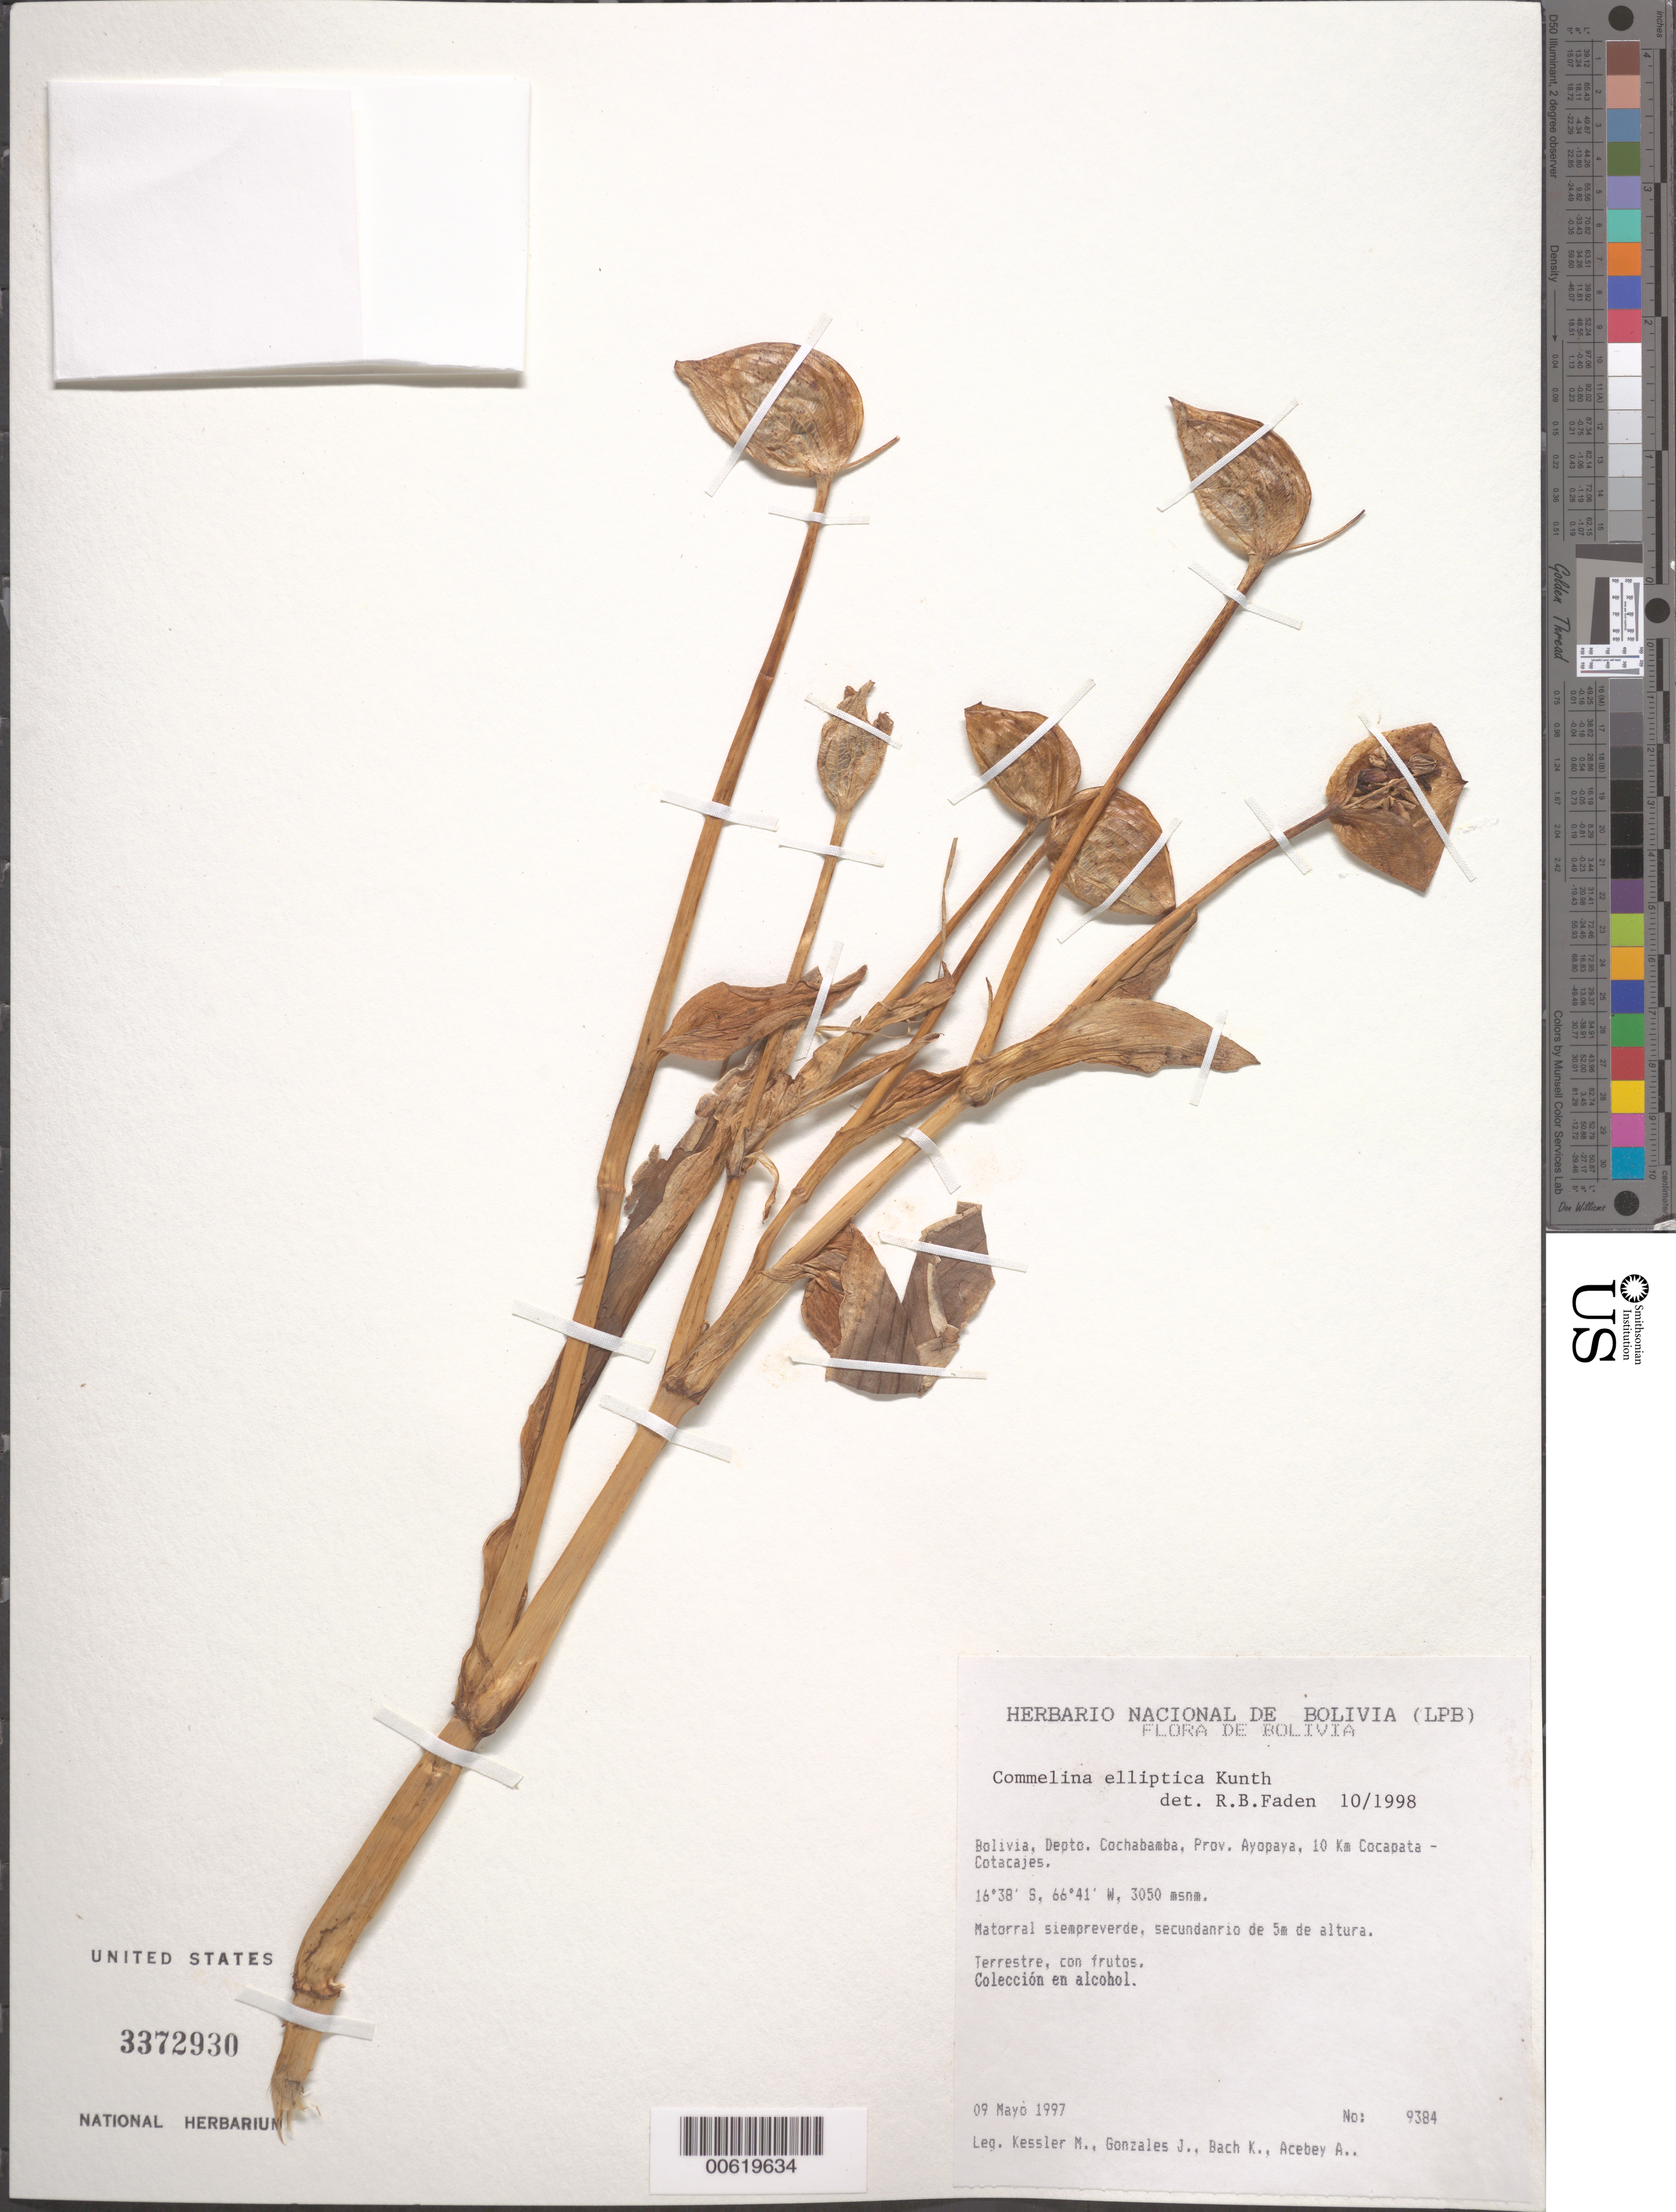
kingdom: Plantae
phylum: Tracheophyta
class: Liliopsida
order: Commelinales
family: Commelinaceae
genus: Commelina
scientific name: Commelina elliptica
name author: Kunth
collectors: M. Kessler, J. Gonzales, K. Bach & A. Acebey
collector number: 9384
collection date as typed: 09 May 1997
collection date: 1997-05-09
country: Bolivia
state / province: Cochabamba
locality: Ayopaya, Cocapata-Cotacajes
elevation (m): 3050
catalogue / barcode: US 3372930